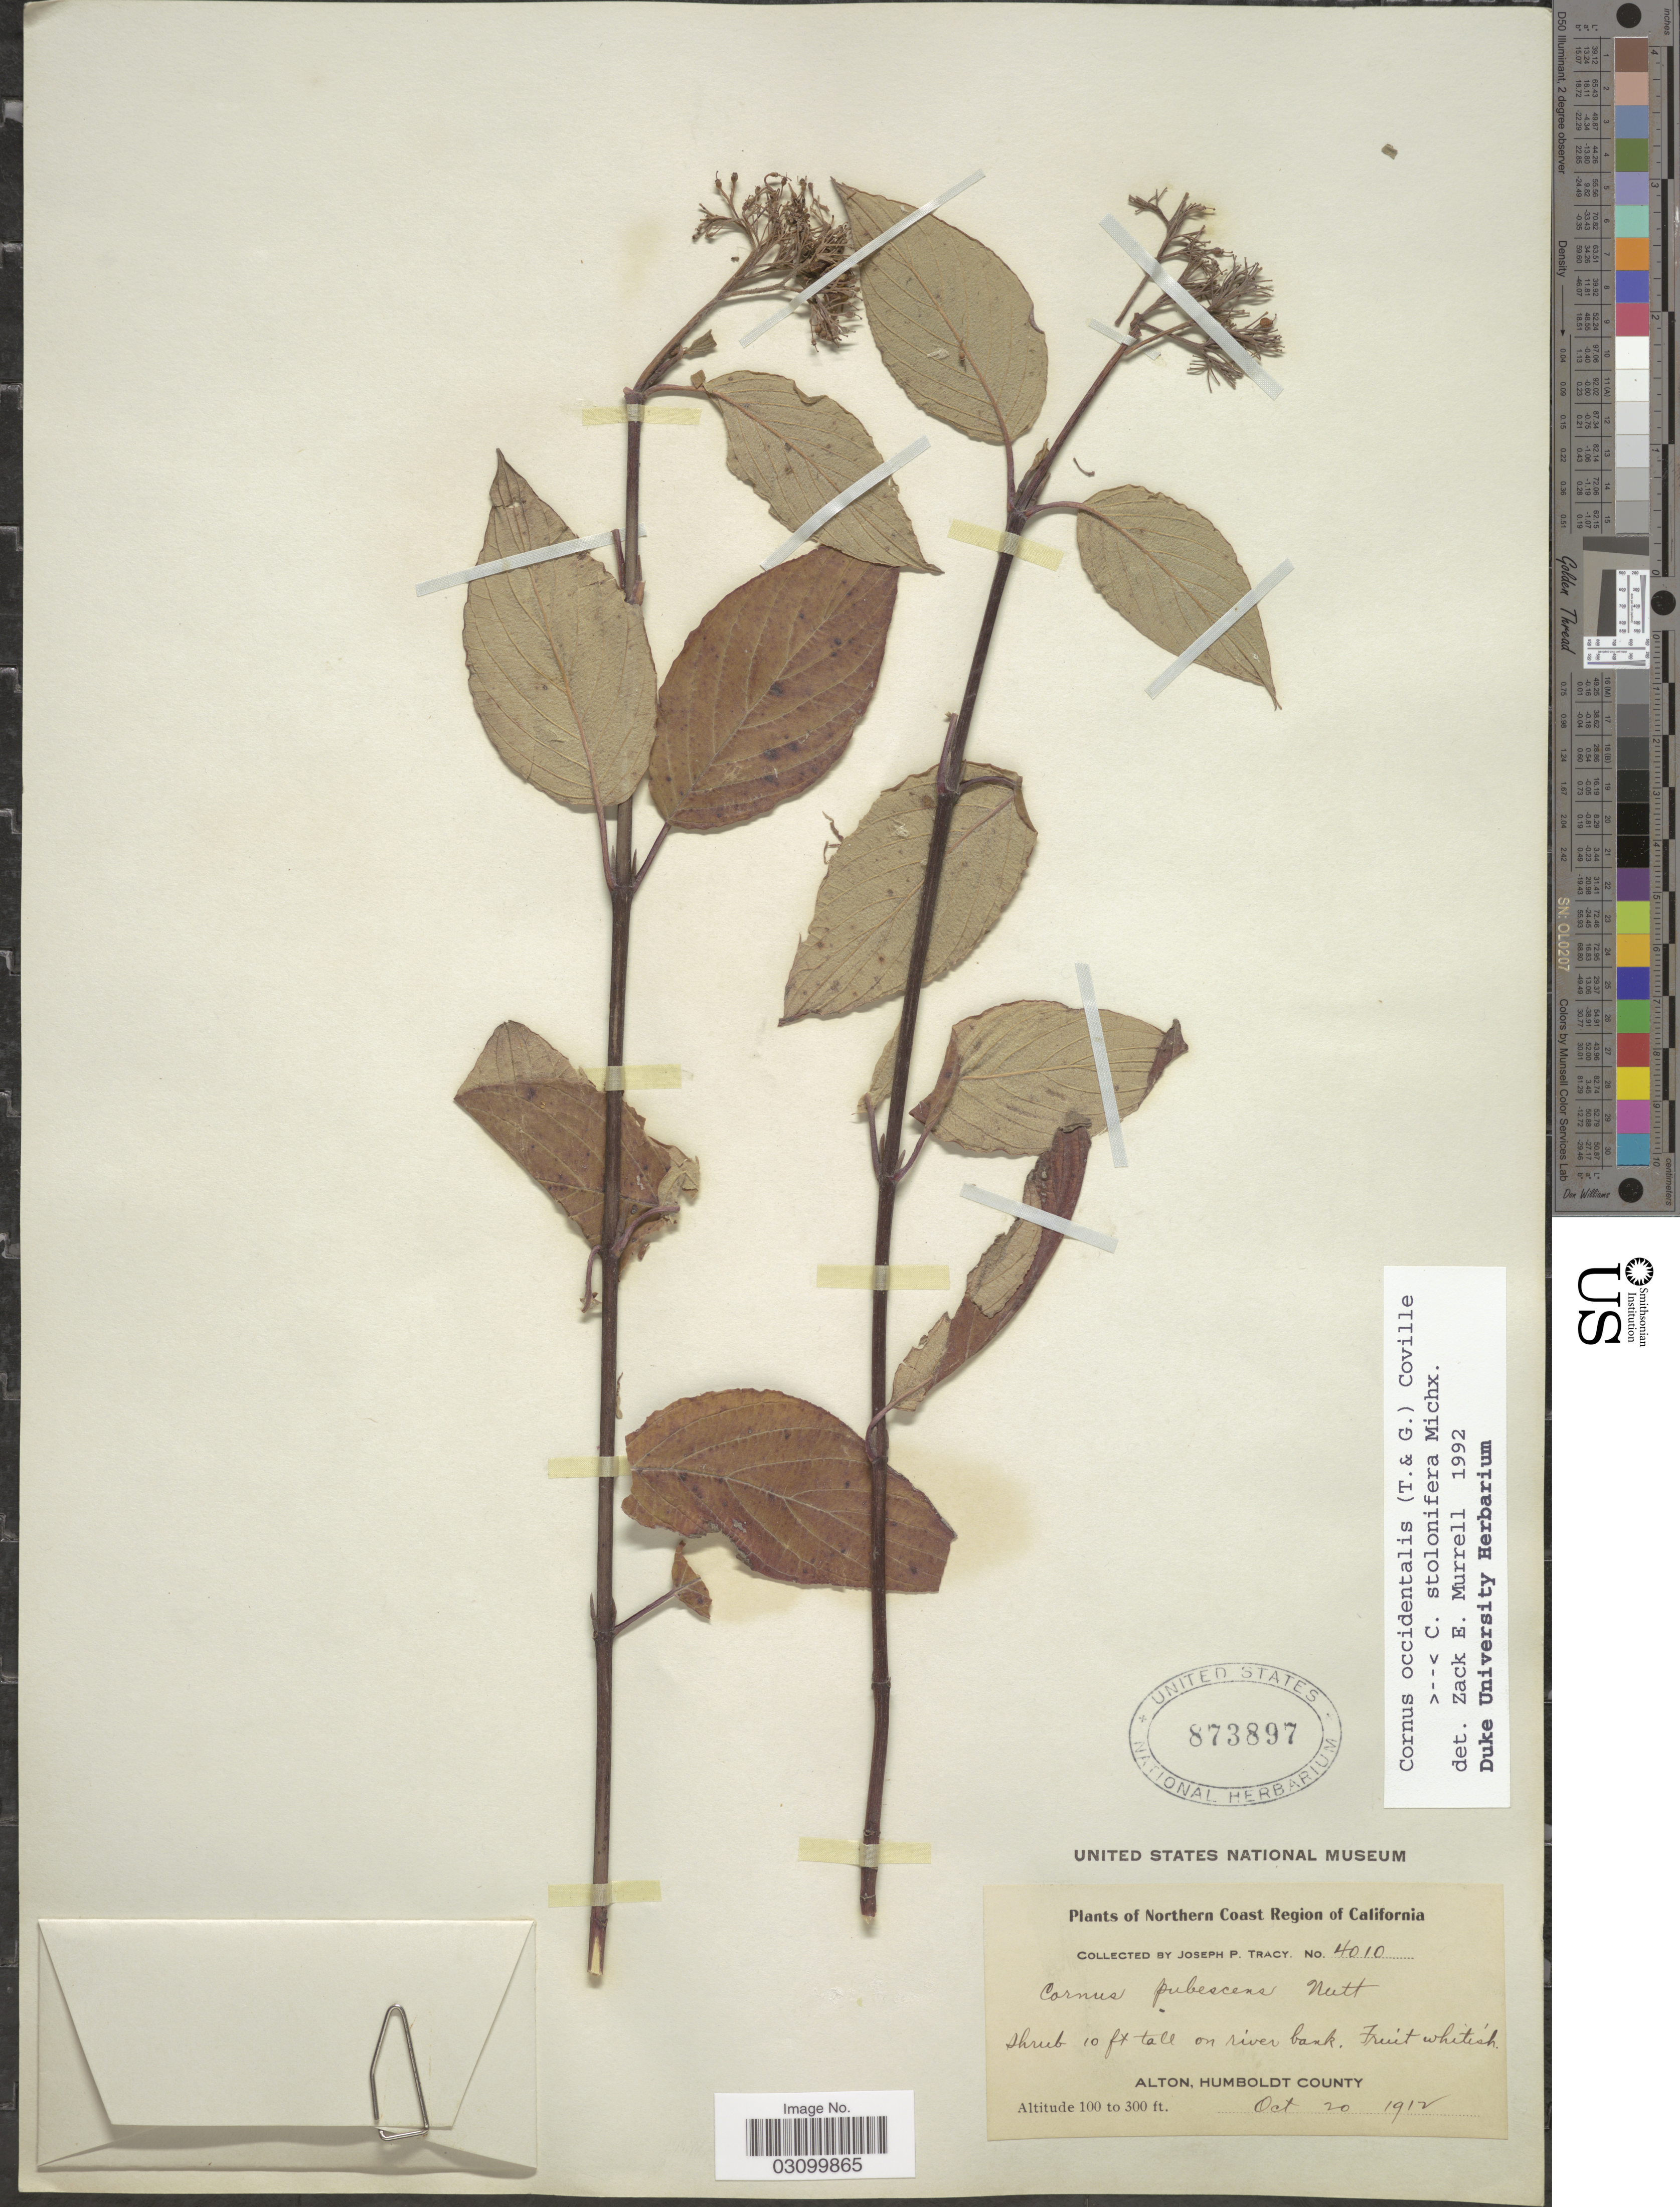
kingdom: Plantae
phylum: Tracheophyta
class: Magnoliopsida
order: Cornales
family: Cornaceae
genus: Cornus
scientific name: Cornus sp.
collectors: J. Tracy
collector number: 4010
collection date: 1912-10-20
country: United States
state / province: California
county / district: Humboldt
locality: Northern Coast Region. Alton, Humboldt County.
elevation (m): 30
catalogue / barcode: US 873897